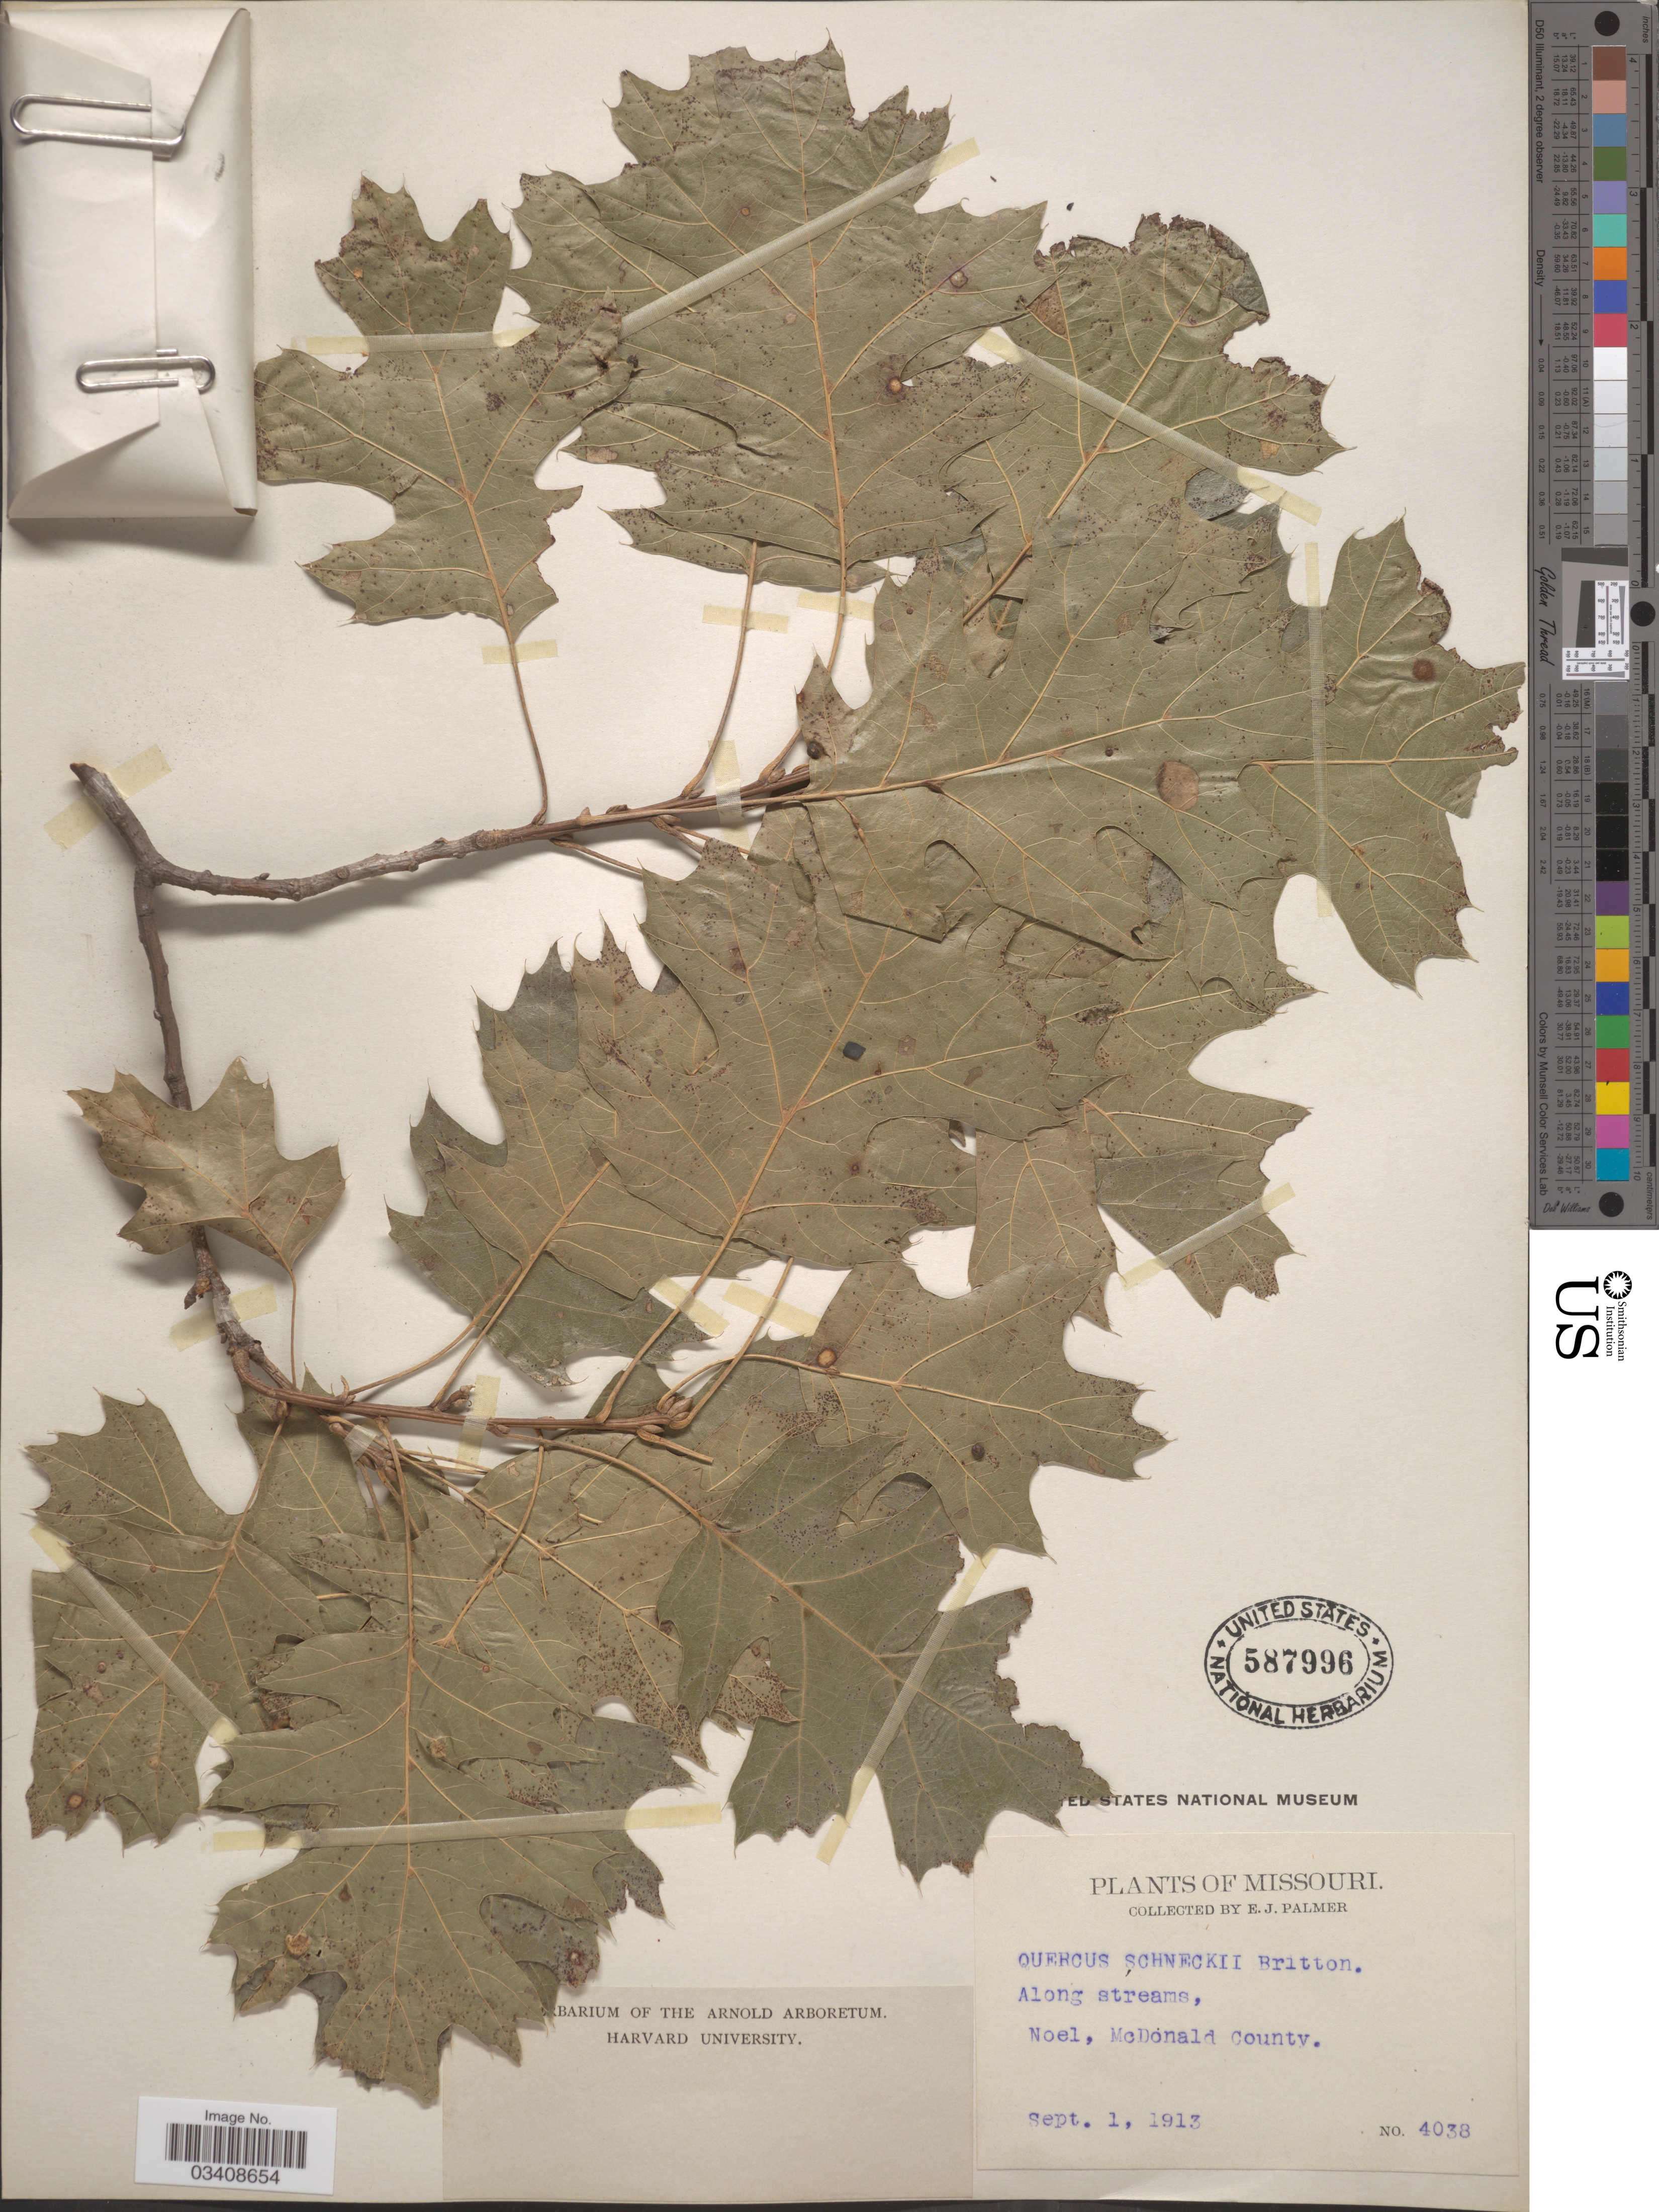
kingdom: Plantae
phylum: Tracheophyta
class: Magnoliopsida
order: Fagales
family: Fagaceae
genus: Quercus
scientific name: Quercus shumardii var. schneckii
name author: (Britton) Sarg.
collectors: E. J. Palmer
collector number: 4038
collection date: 1913-09-01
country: United States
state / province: Missouri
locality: Noel, McDonald County.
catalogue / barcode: US 587996